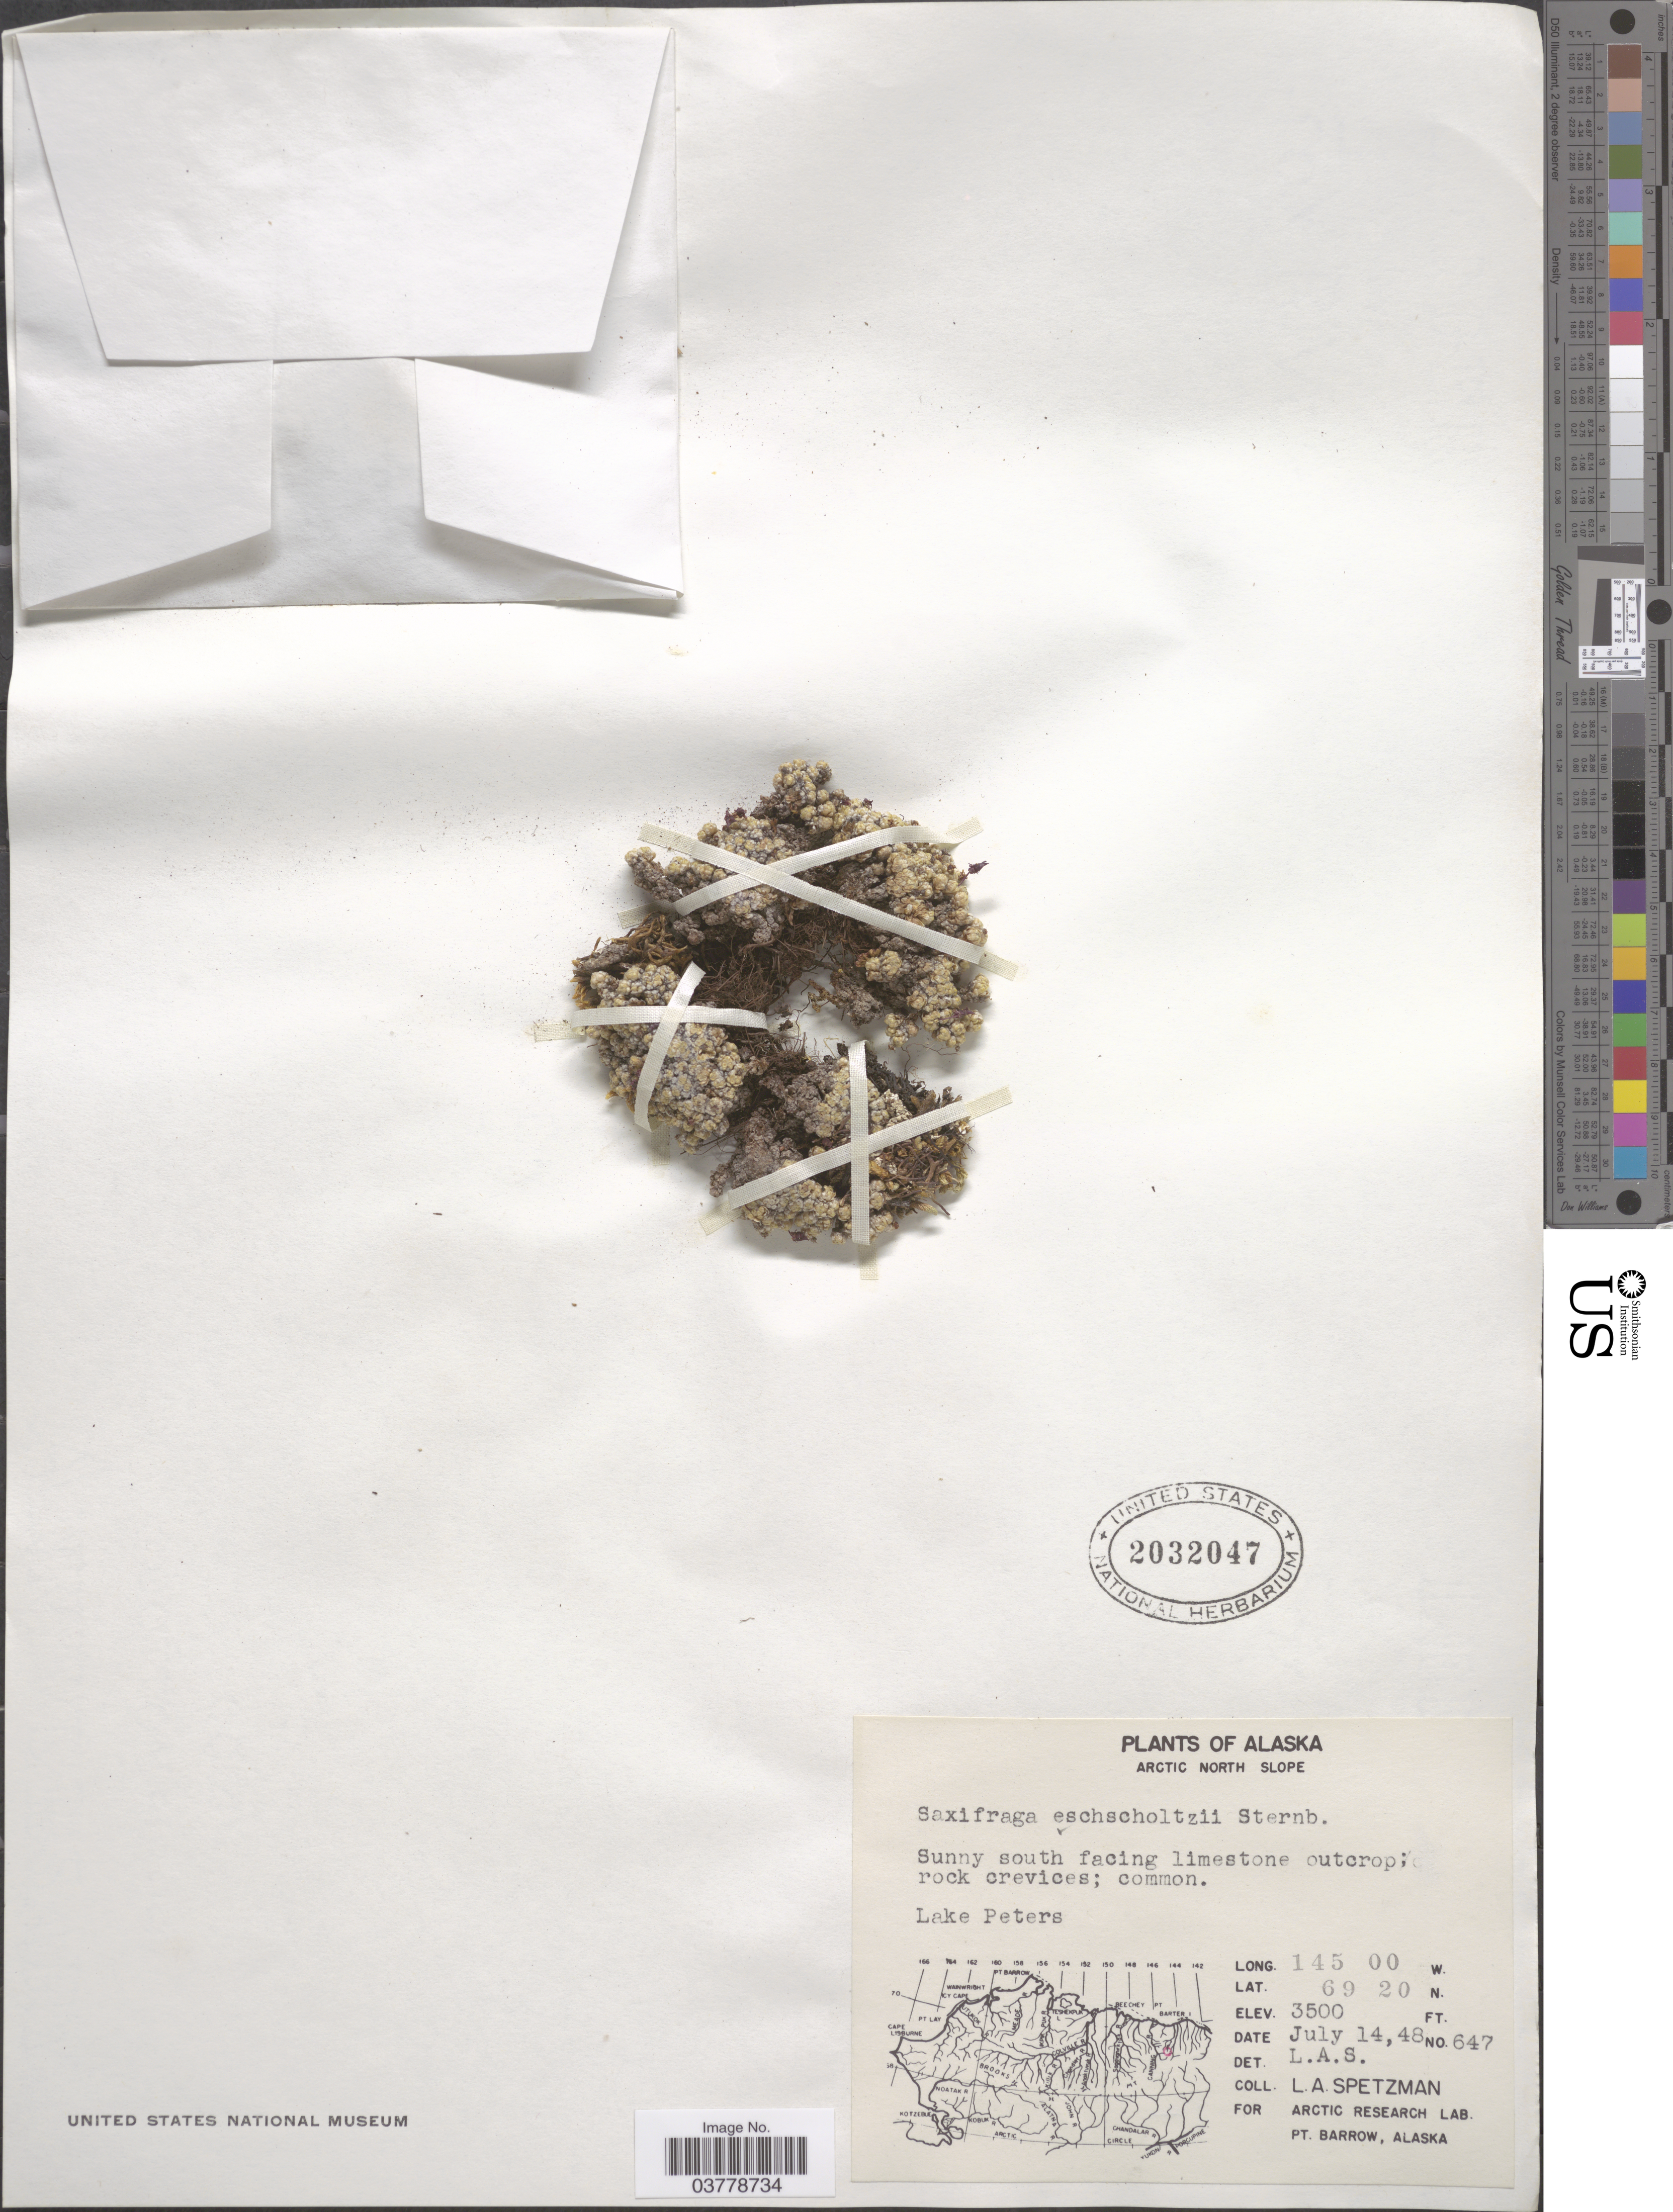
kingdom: Plantae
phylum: Tracheophyta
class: Magnoliopsida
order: Saxifragales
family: Saxifragaceae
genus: Saxifraga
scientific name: Saxifraga eschscholtzii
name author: Sternb.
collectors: L. Spetzman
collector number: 647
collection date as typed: Transcribed d/m/y: 14/7/48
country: United States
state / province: Alaska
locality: Arctic North Slope. Sunny south facing limestone outcrop. Lake Peters.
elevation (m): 1067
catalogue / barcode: US 2032047